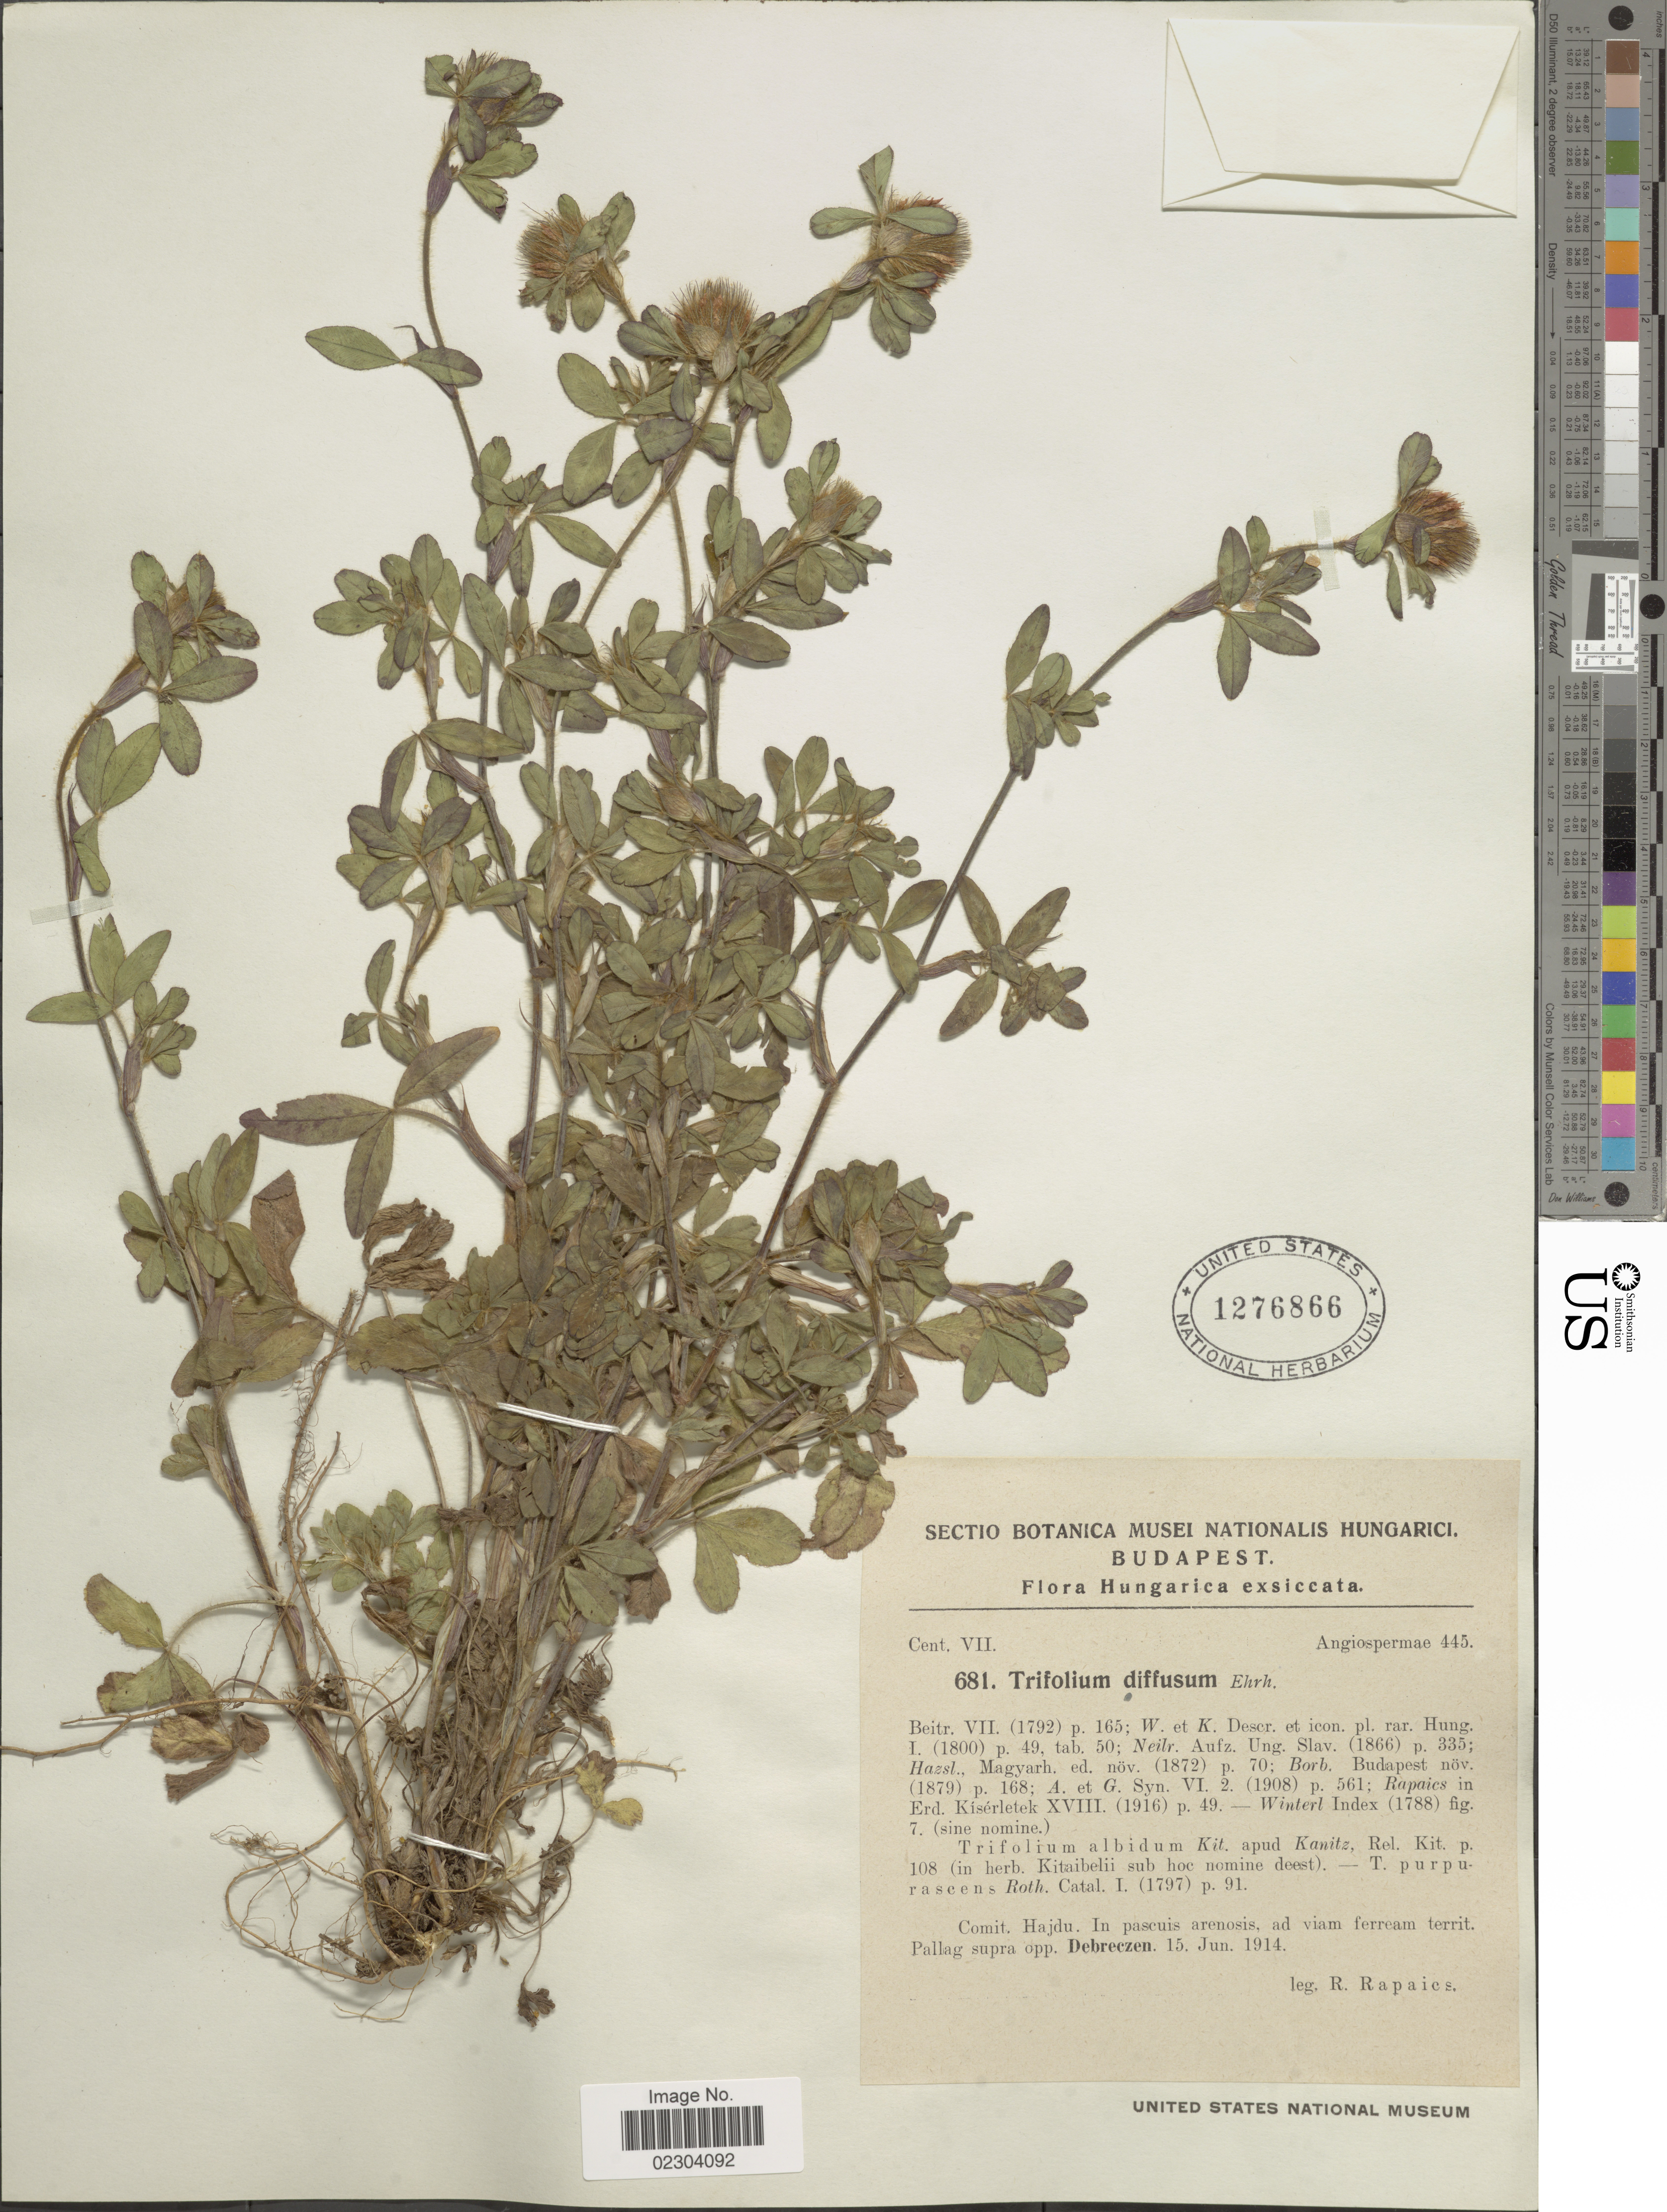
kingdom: Plantae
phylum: Tracheophyta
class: Magnoliopsida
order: Fabales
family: Fabaceae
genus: Trifolium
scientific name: Trifolium diffusum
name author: Ehrh.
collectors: R. Rapaics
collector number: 681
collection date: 1914-06-15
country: Hungary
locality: Comit, Hajdu. In pascuis arenosis, ad viam ferream territ. Pallag supra opp. Debreezen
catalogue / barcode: US 1276866